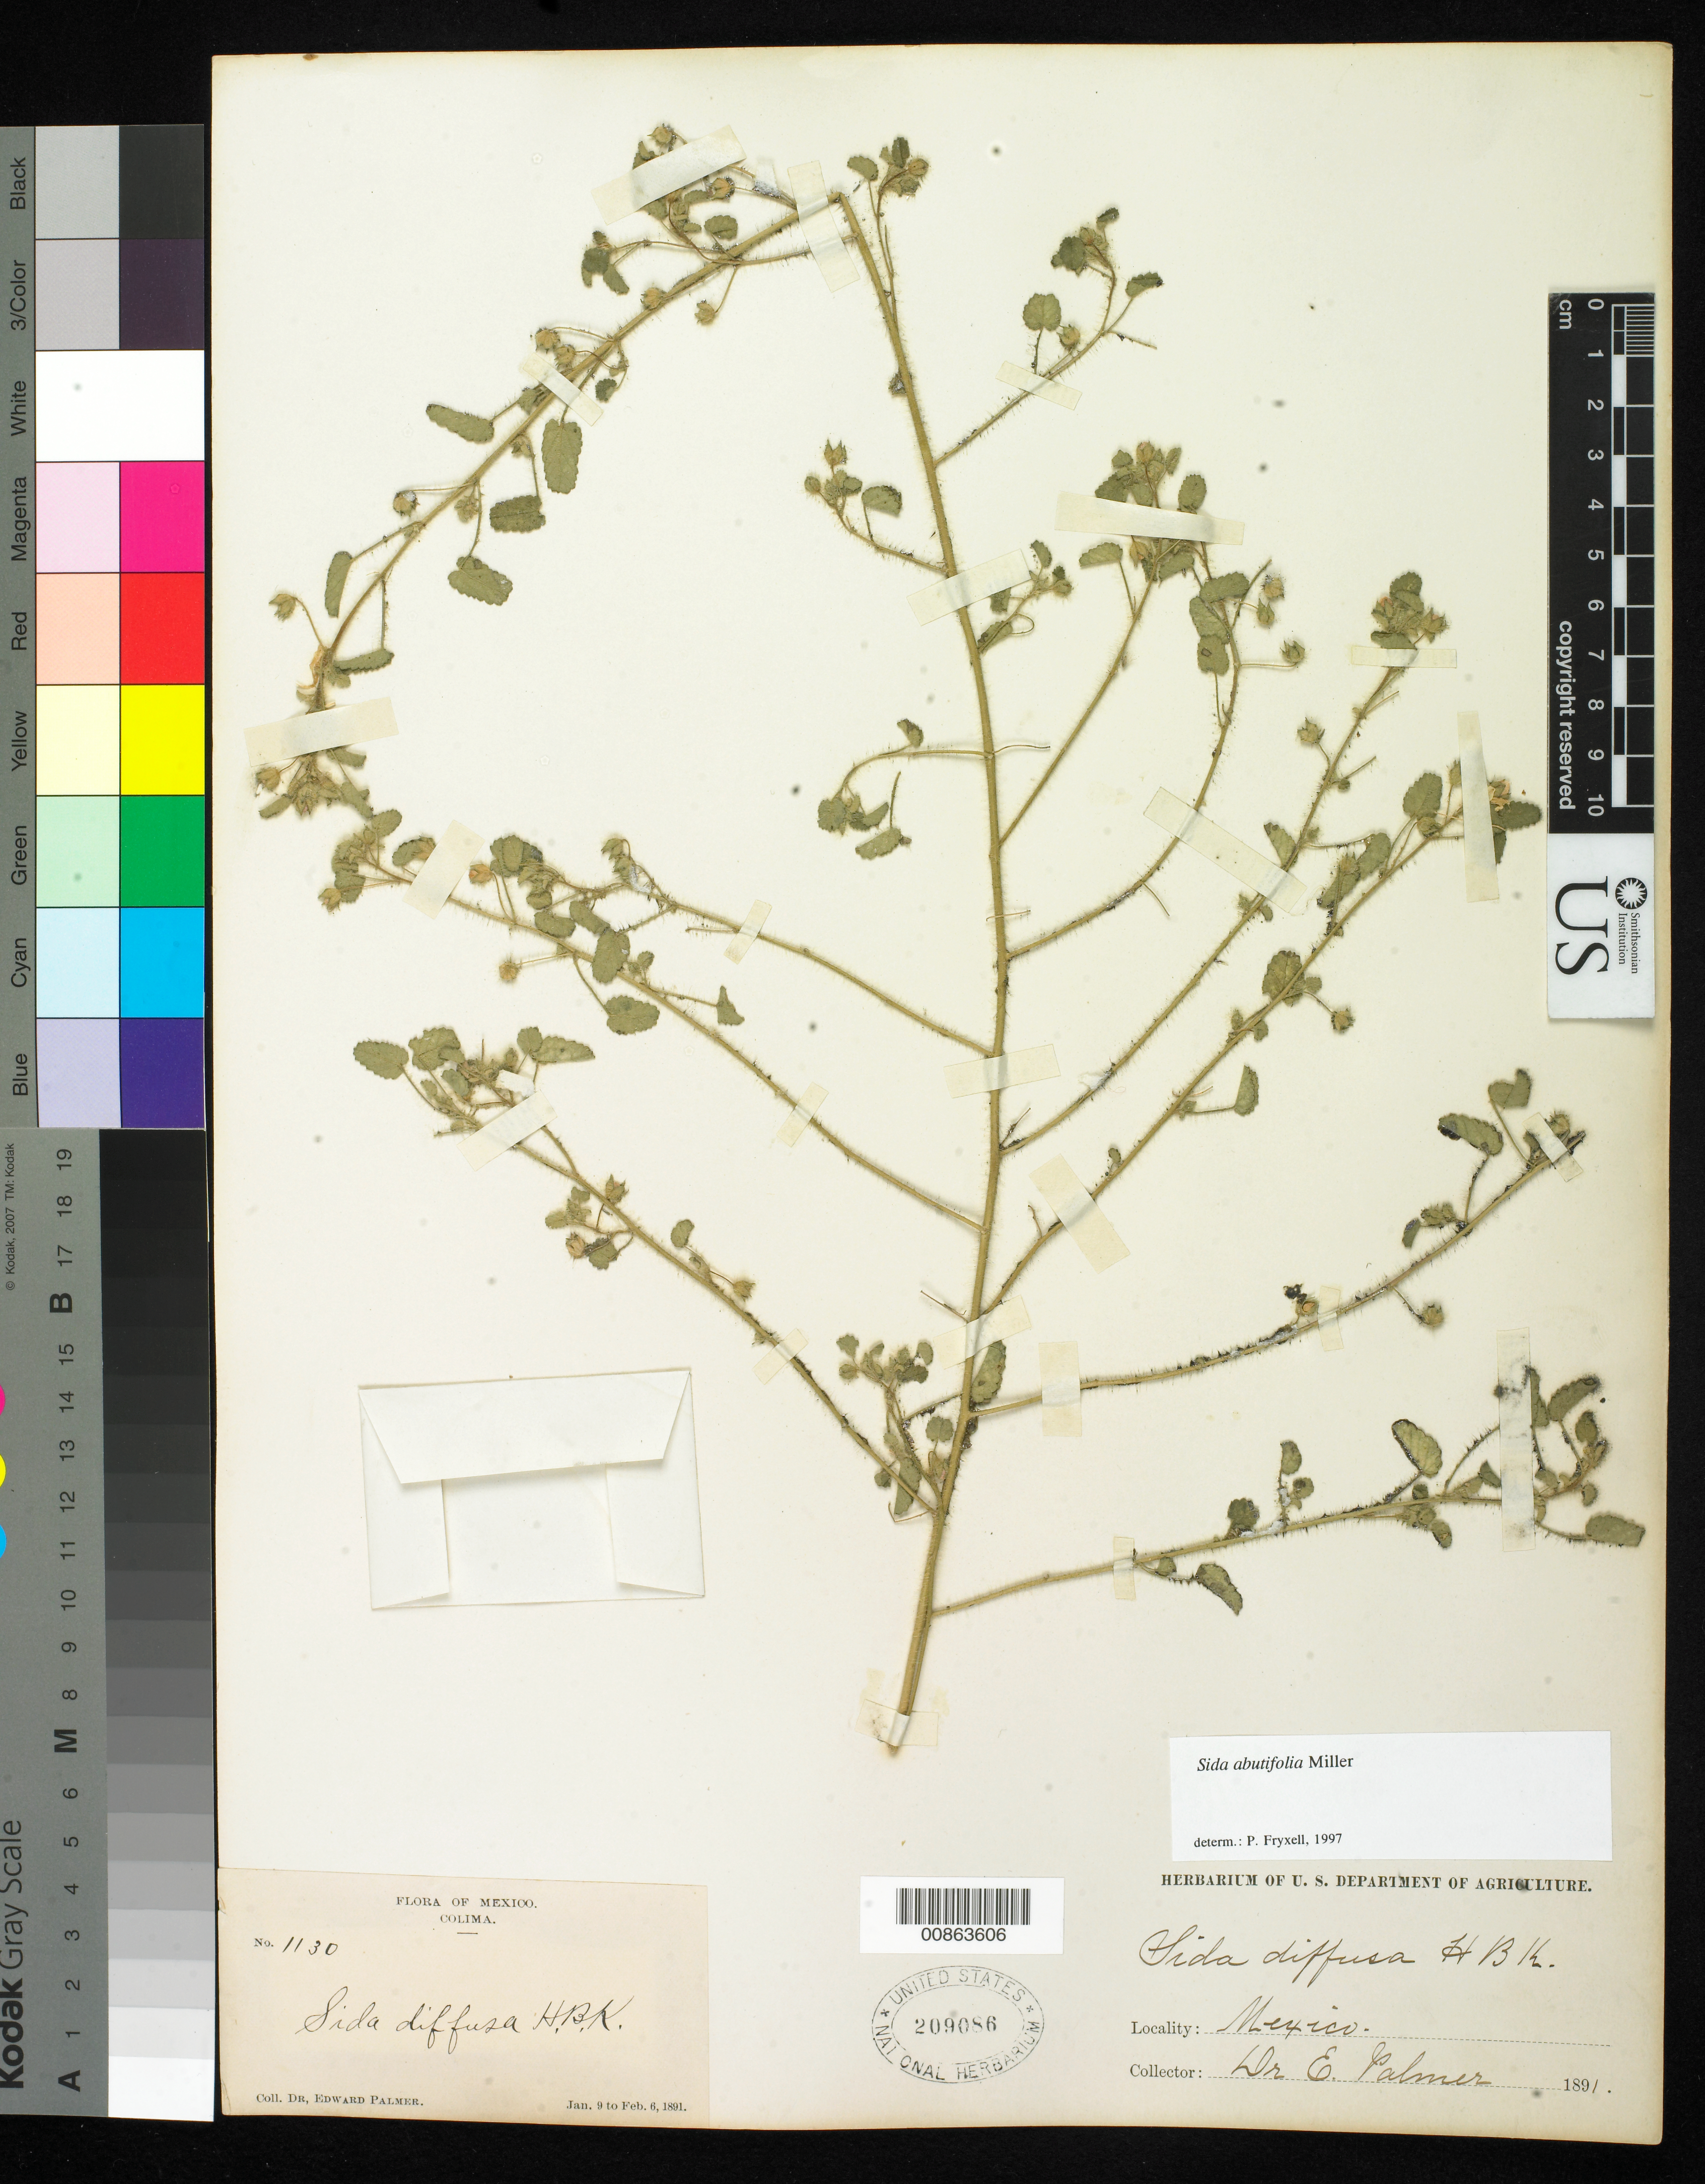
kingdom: Plantae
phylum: Tracheophyta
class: Magnoliopsida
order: Malvales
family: Malvaceae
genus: Sida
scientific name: Sida abutilifolia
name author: Mill.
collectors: E. Palmer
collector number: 1130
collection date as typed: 09 Jan 1891 to 06 Feb 1891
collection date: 1891-01-09/1891-02-06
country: Mexico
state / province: Colima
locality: Colima.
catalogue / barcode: US 209086